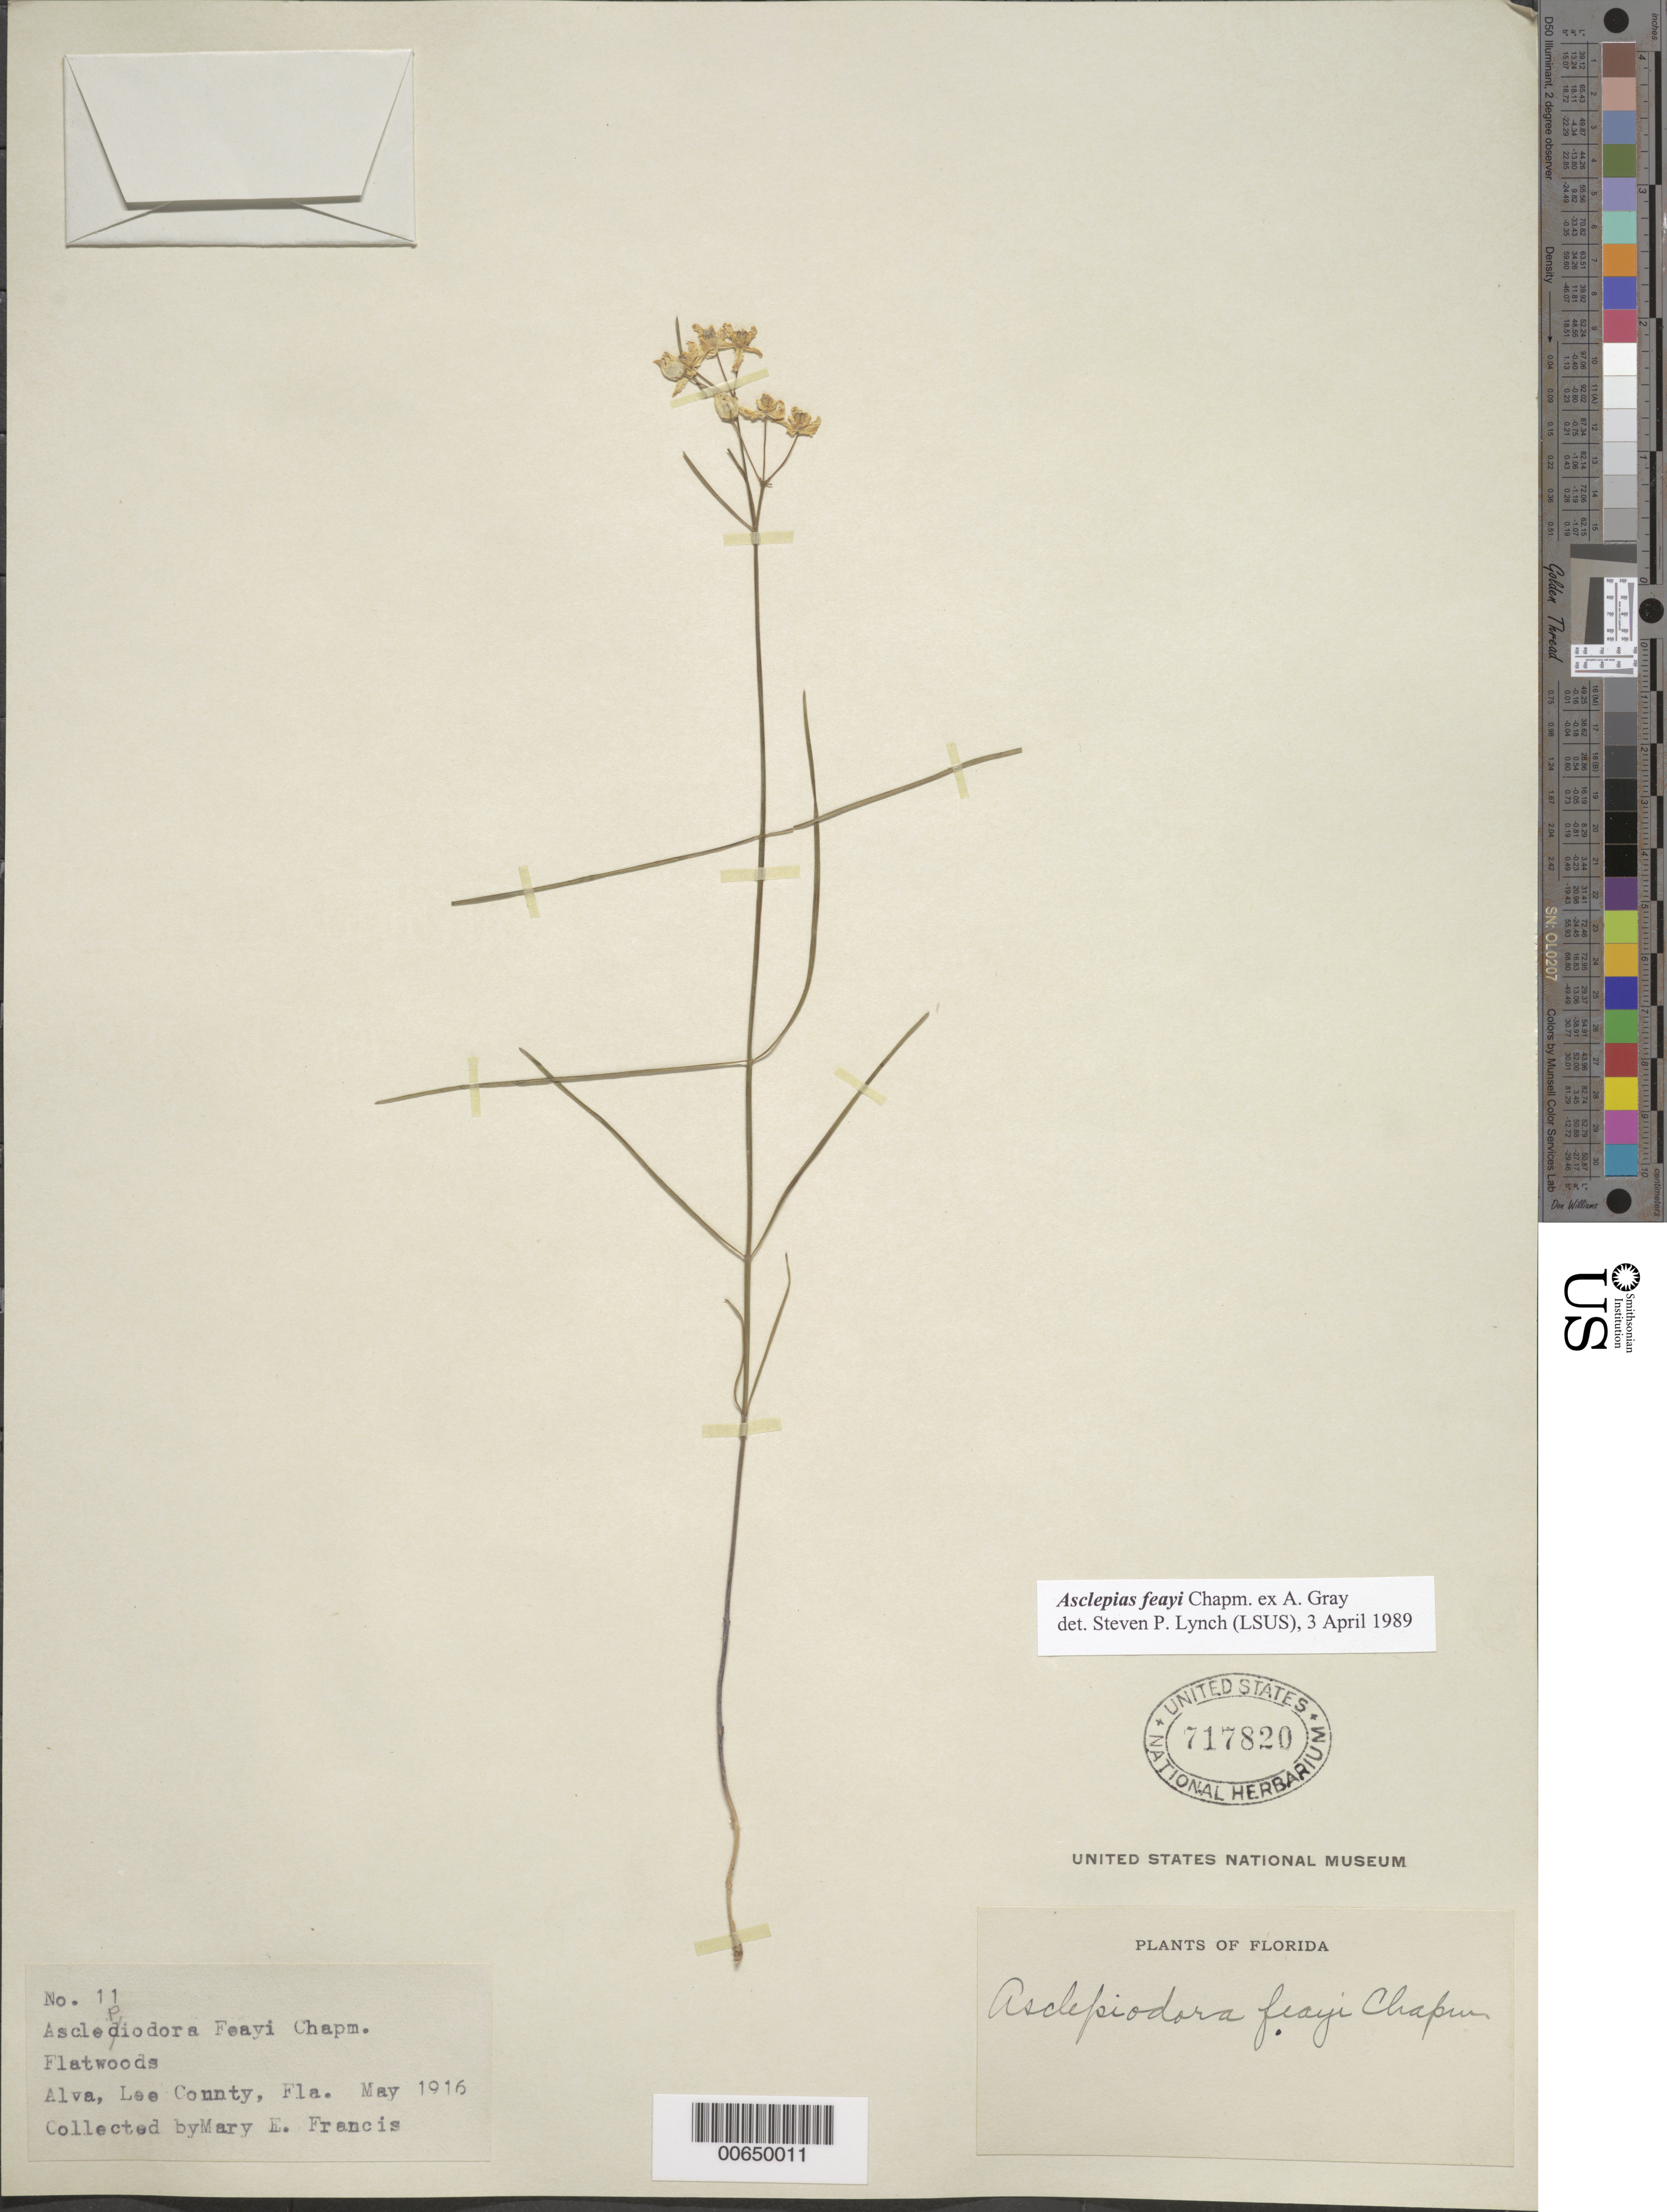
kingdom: Plantae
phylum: Tracheophyta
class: Magnoliopsida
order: Gentianales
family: Apocynaceae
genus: Asclepias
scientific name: Asclepias feayi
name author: Chapm. ex A. Gray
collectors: M. E. Francis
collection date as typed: May 1916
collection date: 1916-05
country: United States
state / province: Florida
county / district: Lee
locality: Alva.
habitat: Flatwoods.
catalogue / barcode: US 717820